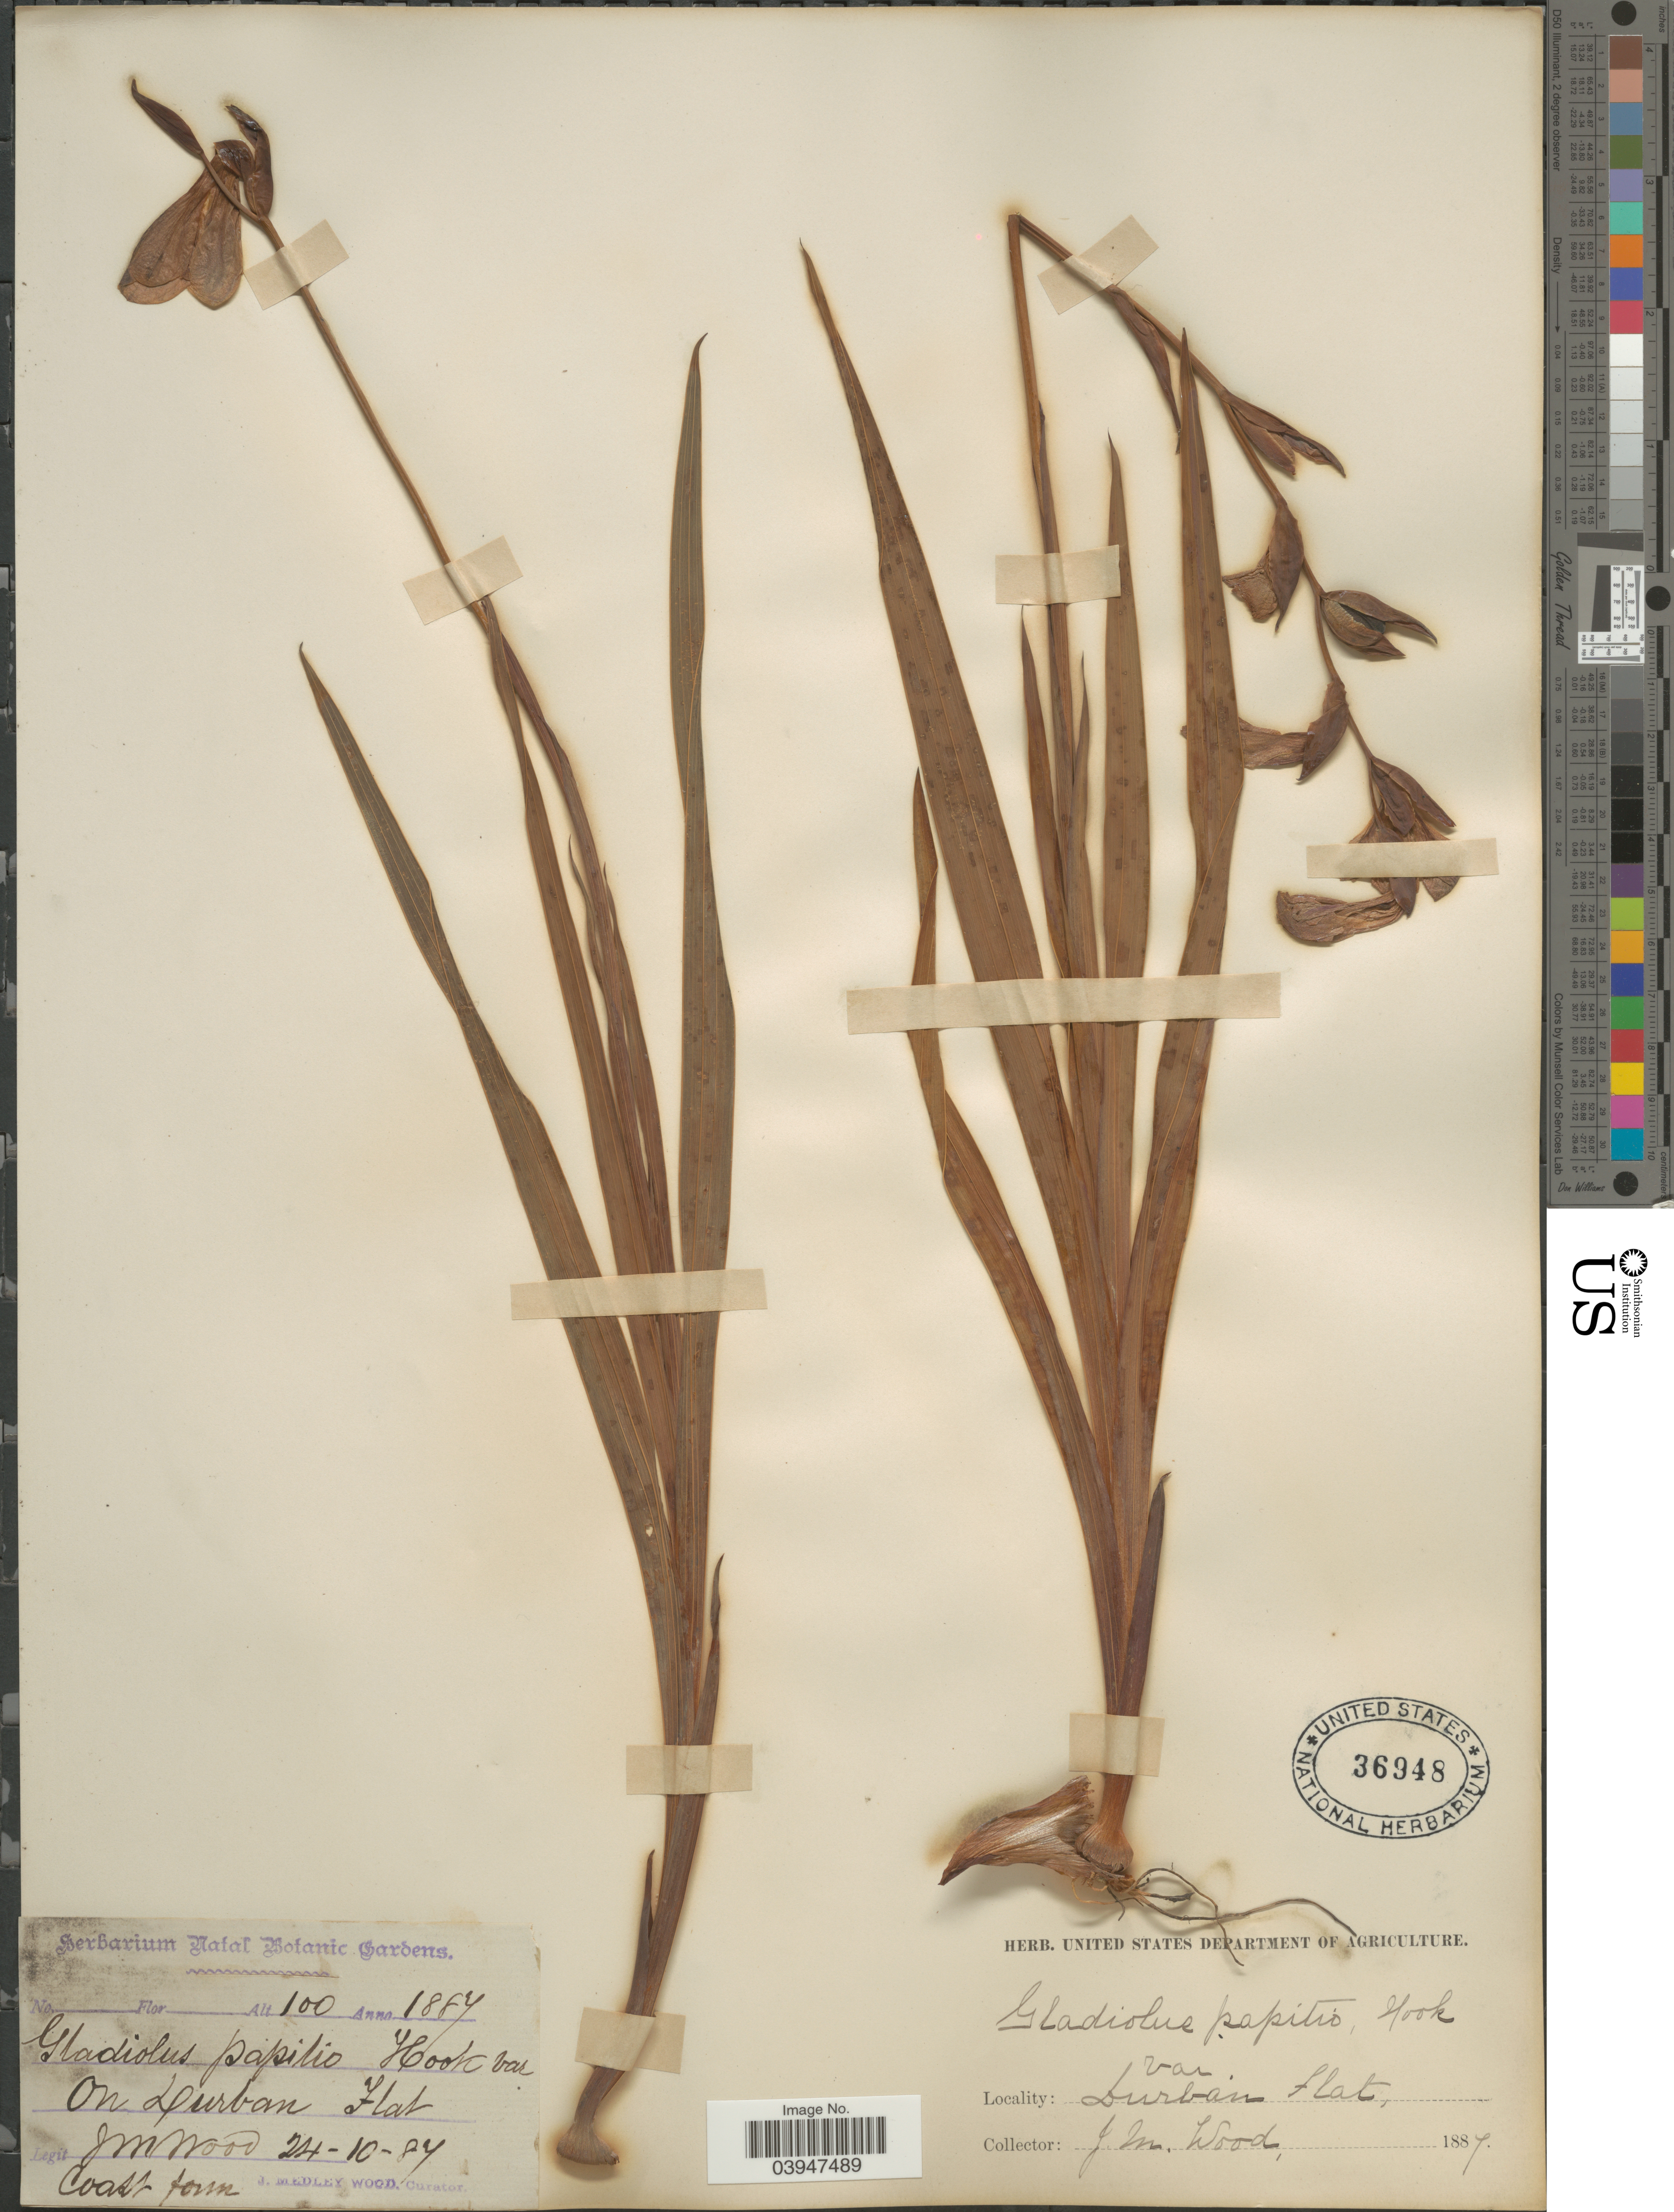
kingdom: Plantae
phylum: Tracheophyta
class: Liliopsida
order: Asparagales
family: Iridaceae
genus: Gladiolus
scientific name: Gladiolus papilio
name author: Hook. f.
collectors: J. Medley Wood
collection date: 1887-10-24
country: South Africa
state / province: KwaZulu-Natal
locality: On Durban Flat.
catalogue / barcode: US 36948